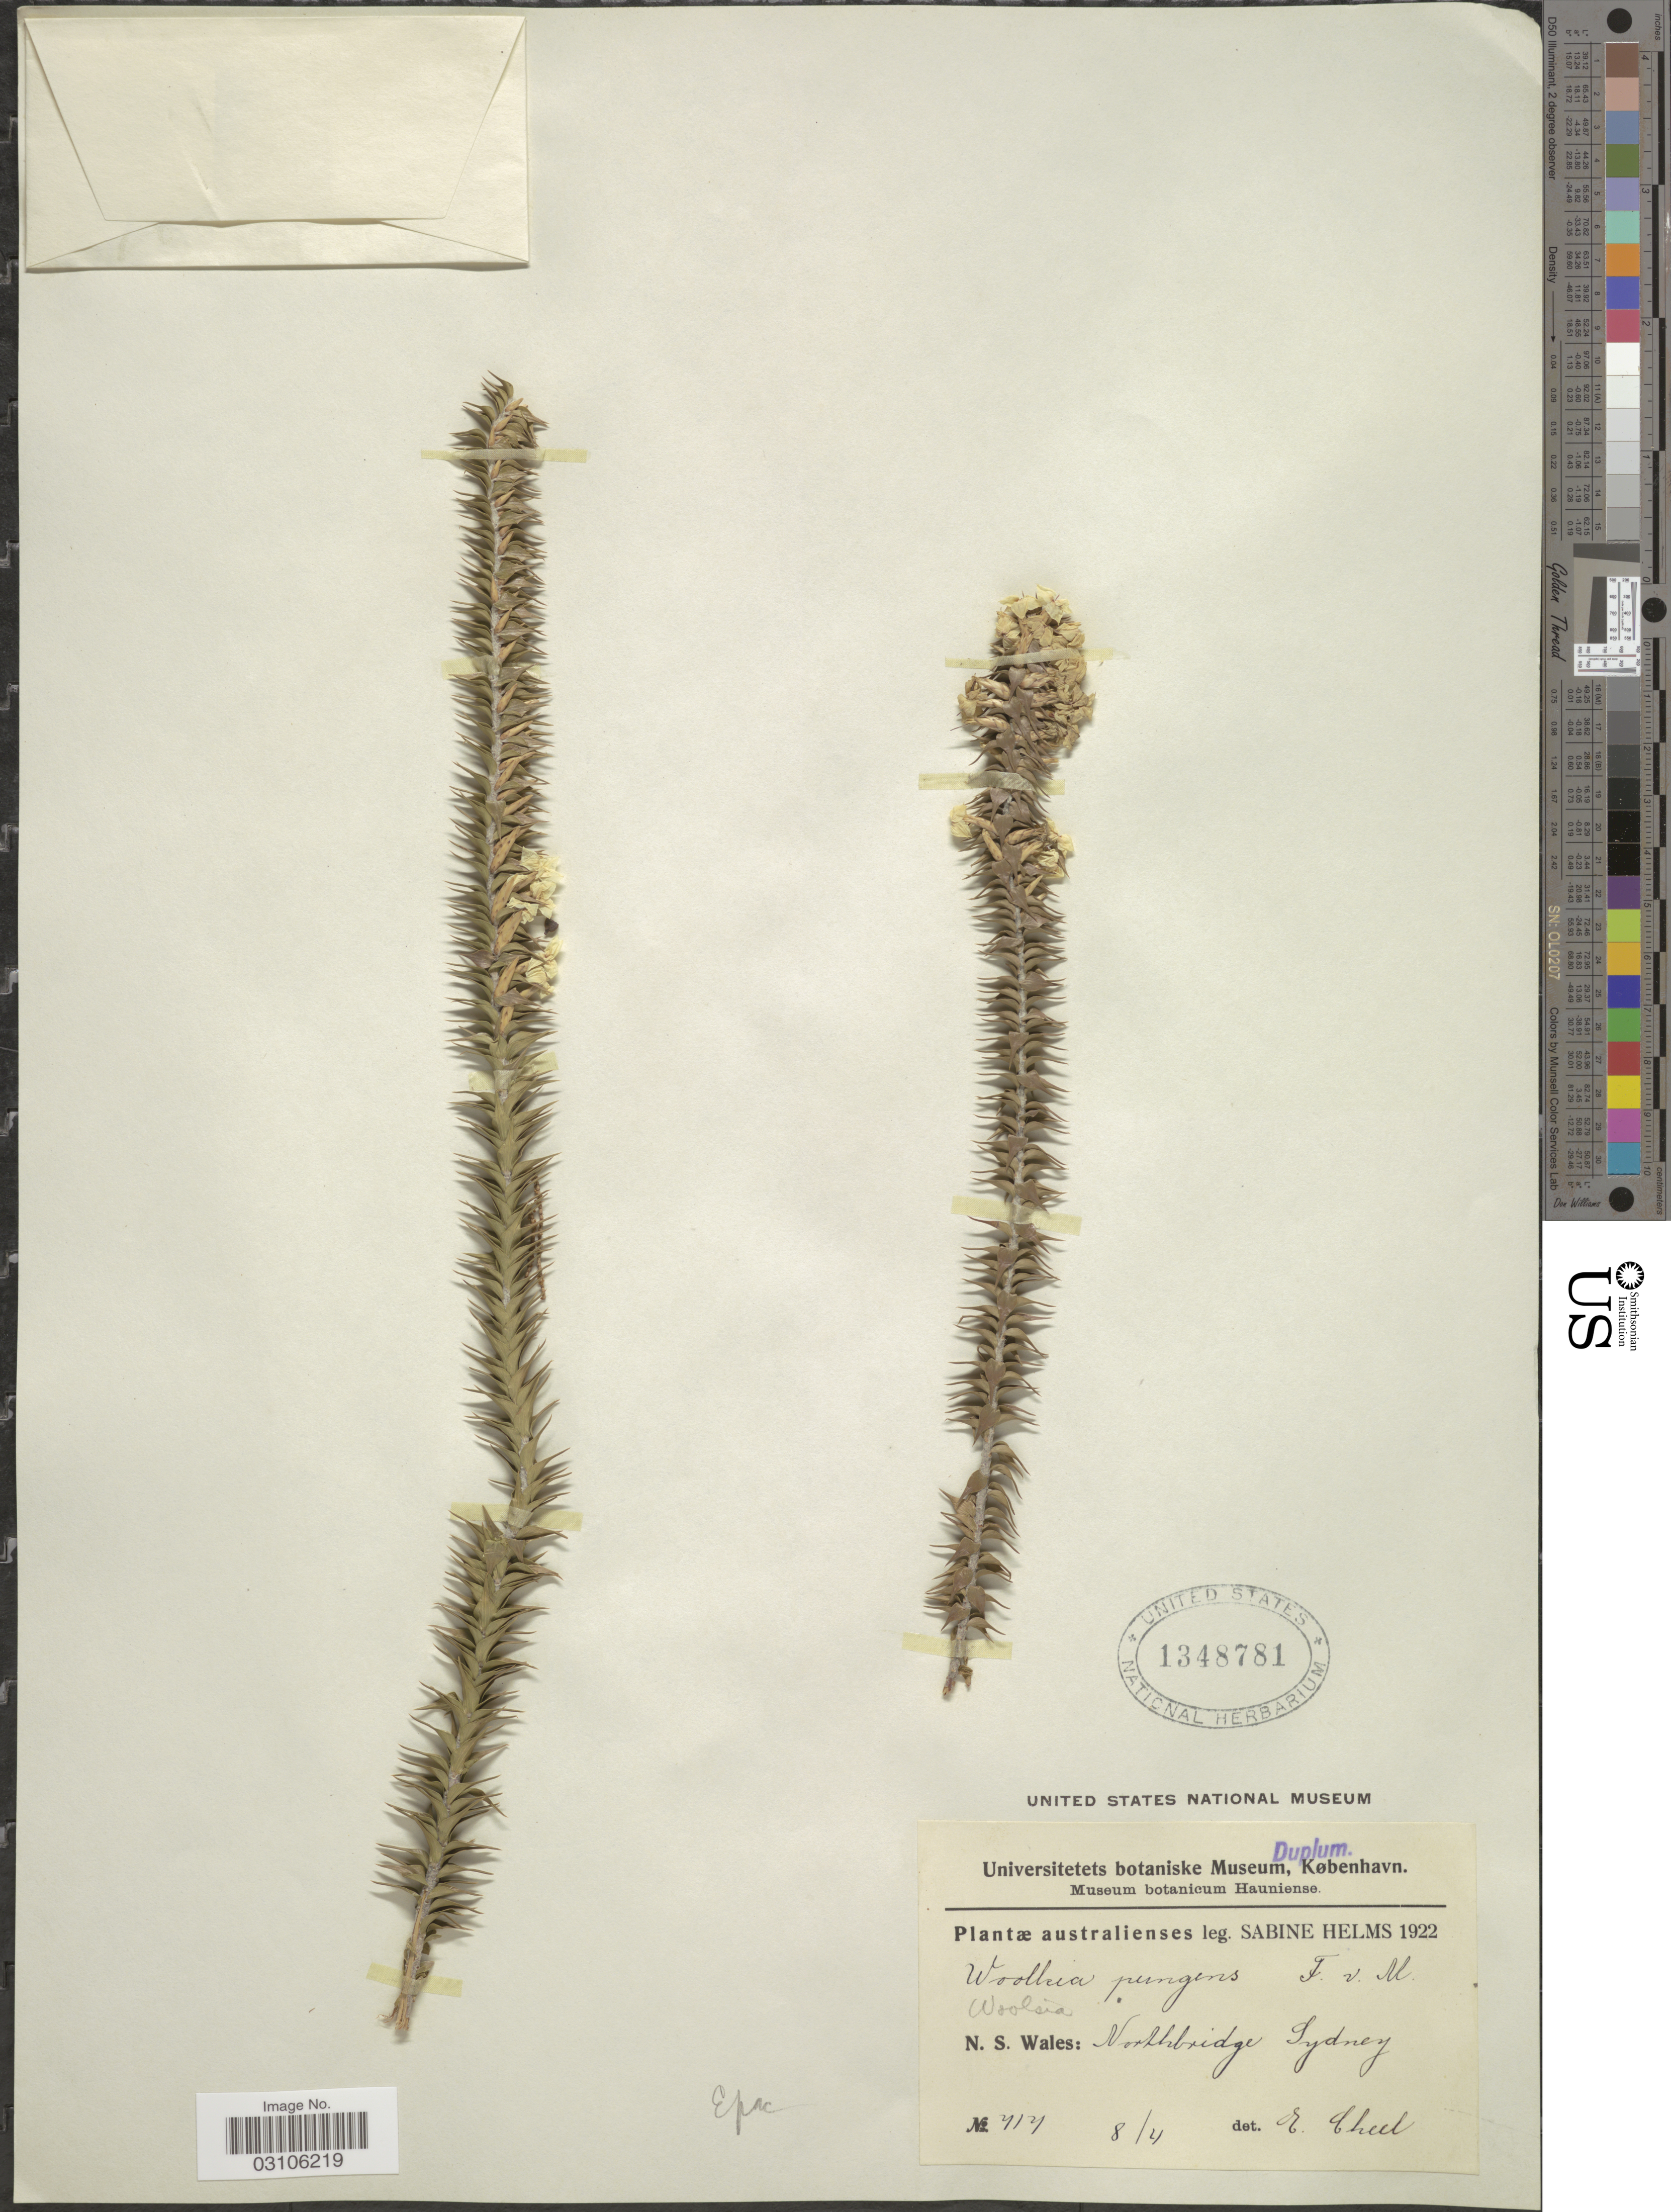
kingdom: Plantae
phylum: Tracheophyta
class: Magnoliopsida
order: Ericales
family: Ericaceae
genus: Woollsia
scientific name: Woollsia pungens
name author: (Cav.) F. Muell.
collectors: S. Helms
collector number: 717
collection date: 1922-04-08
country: Australia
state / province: New South Wales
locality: N. S. Wales: Northbridge Sydney.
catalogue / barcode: US 1348781